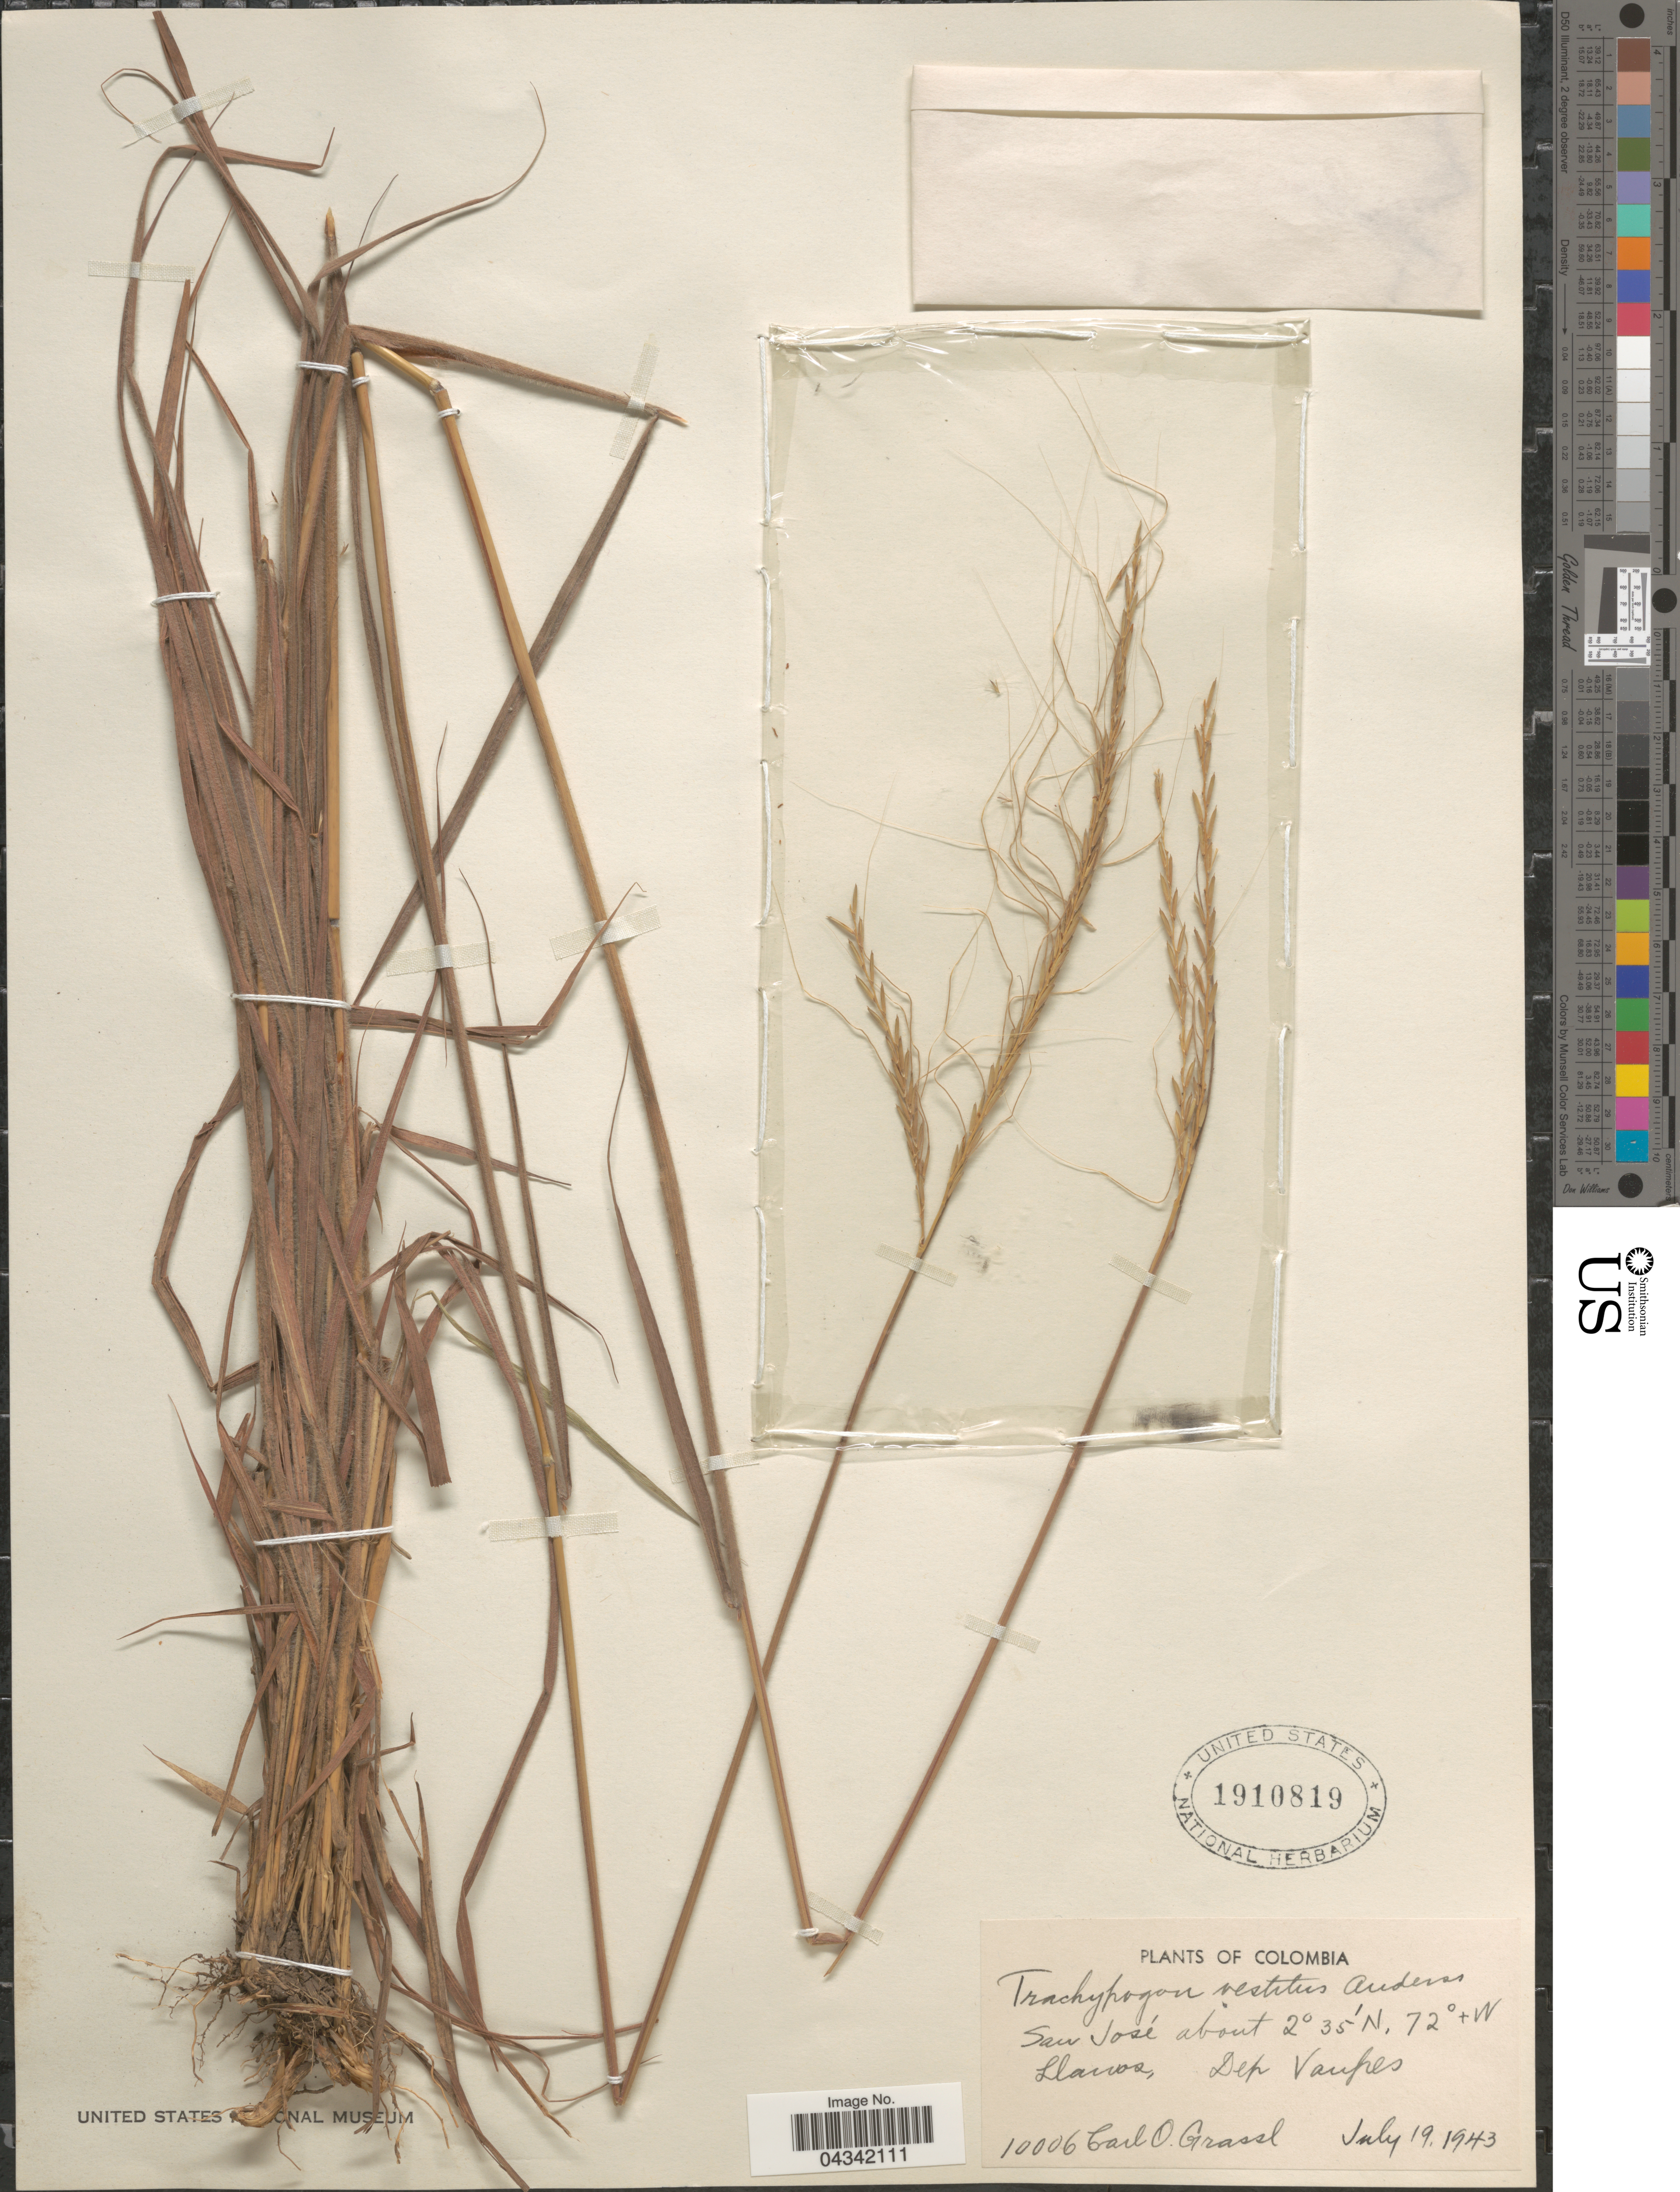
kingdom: Plantae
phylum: Tracheophyta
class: Liliopsida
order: Poales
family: Poaceae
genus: Trachypogon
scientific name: Trachypogon vestitus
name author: L. Andersson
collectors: C. Grassl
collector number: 10006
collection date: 1943-07-19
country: Colombia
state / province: Vaupés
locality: San José, Llanos, Dep. Vaupes.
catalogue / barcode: US 1910819